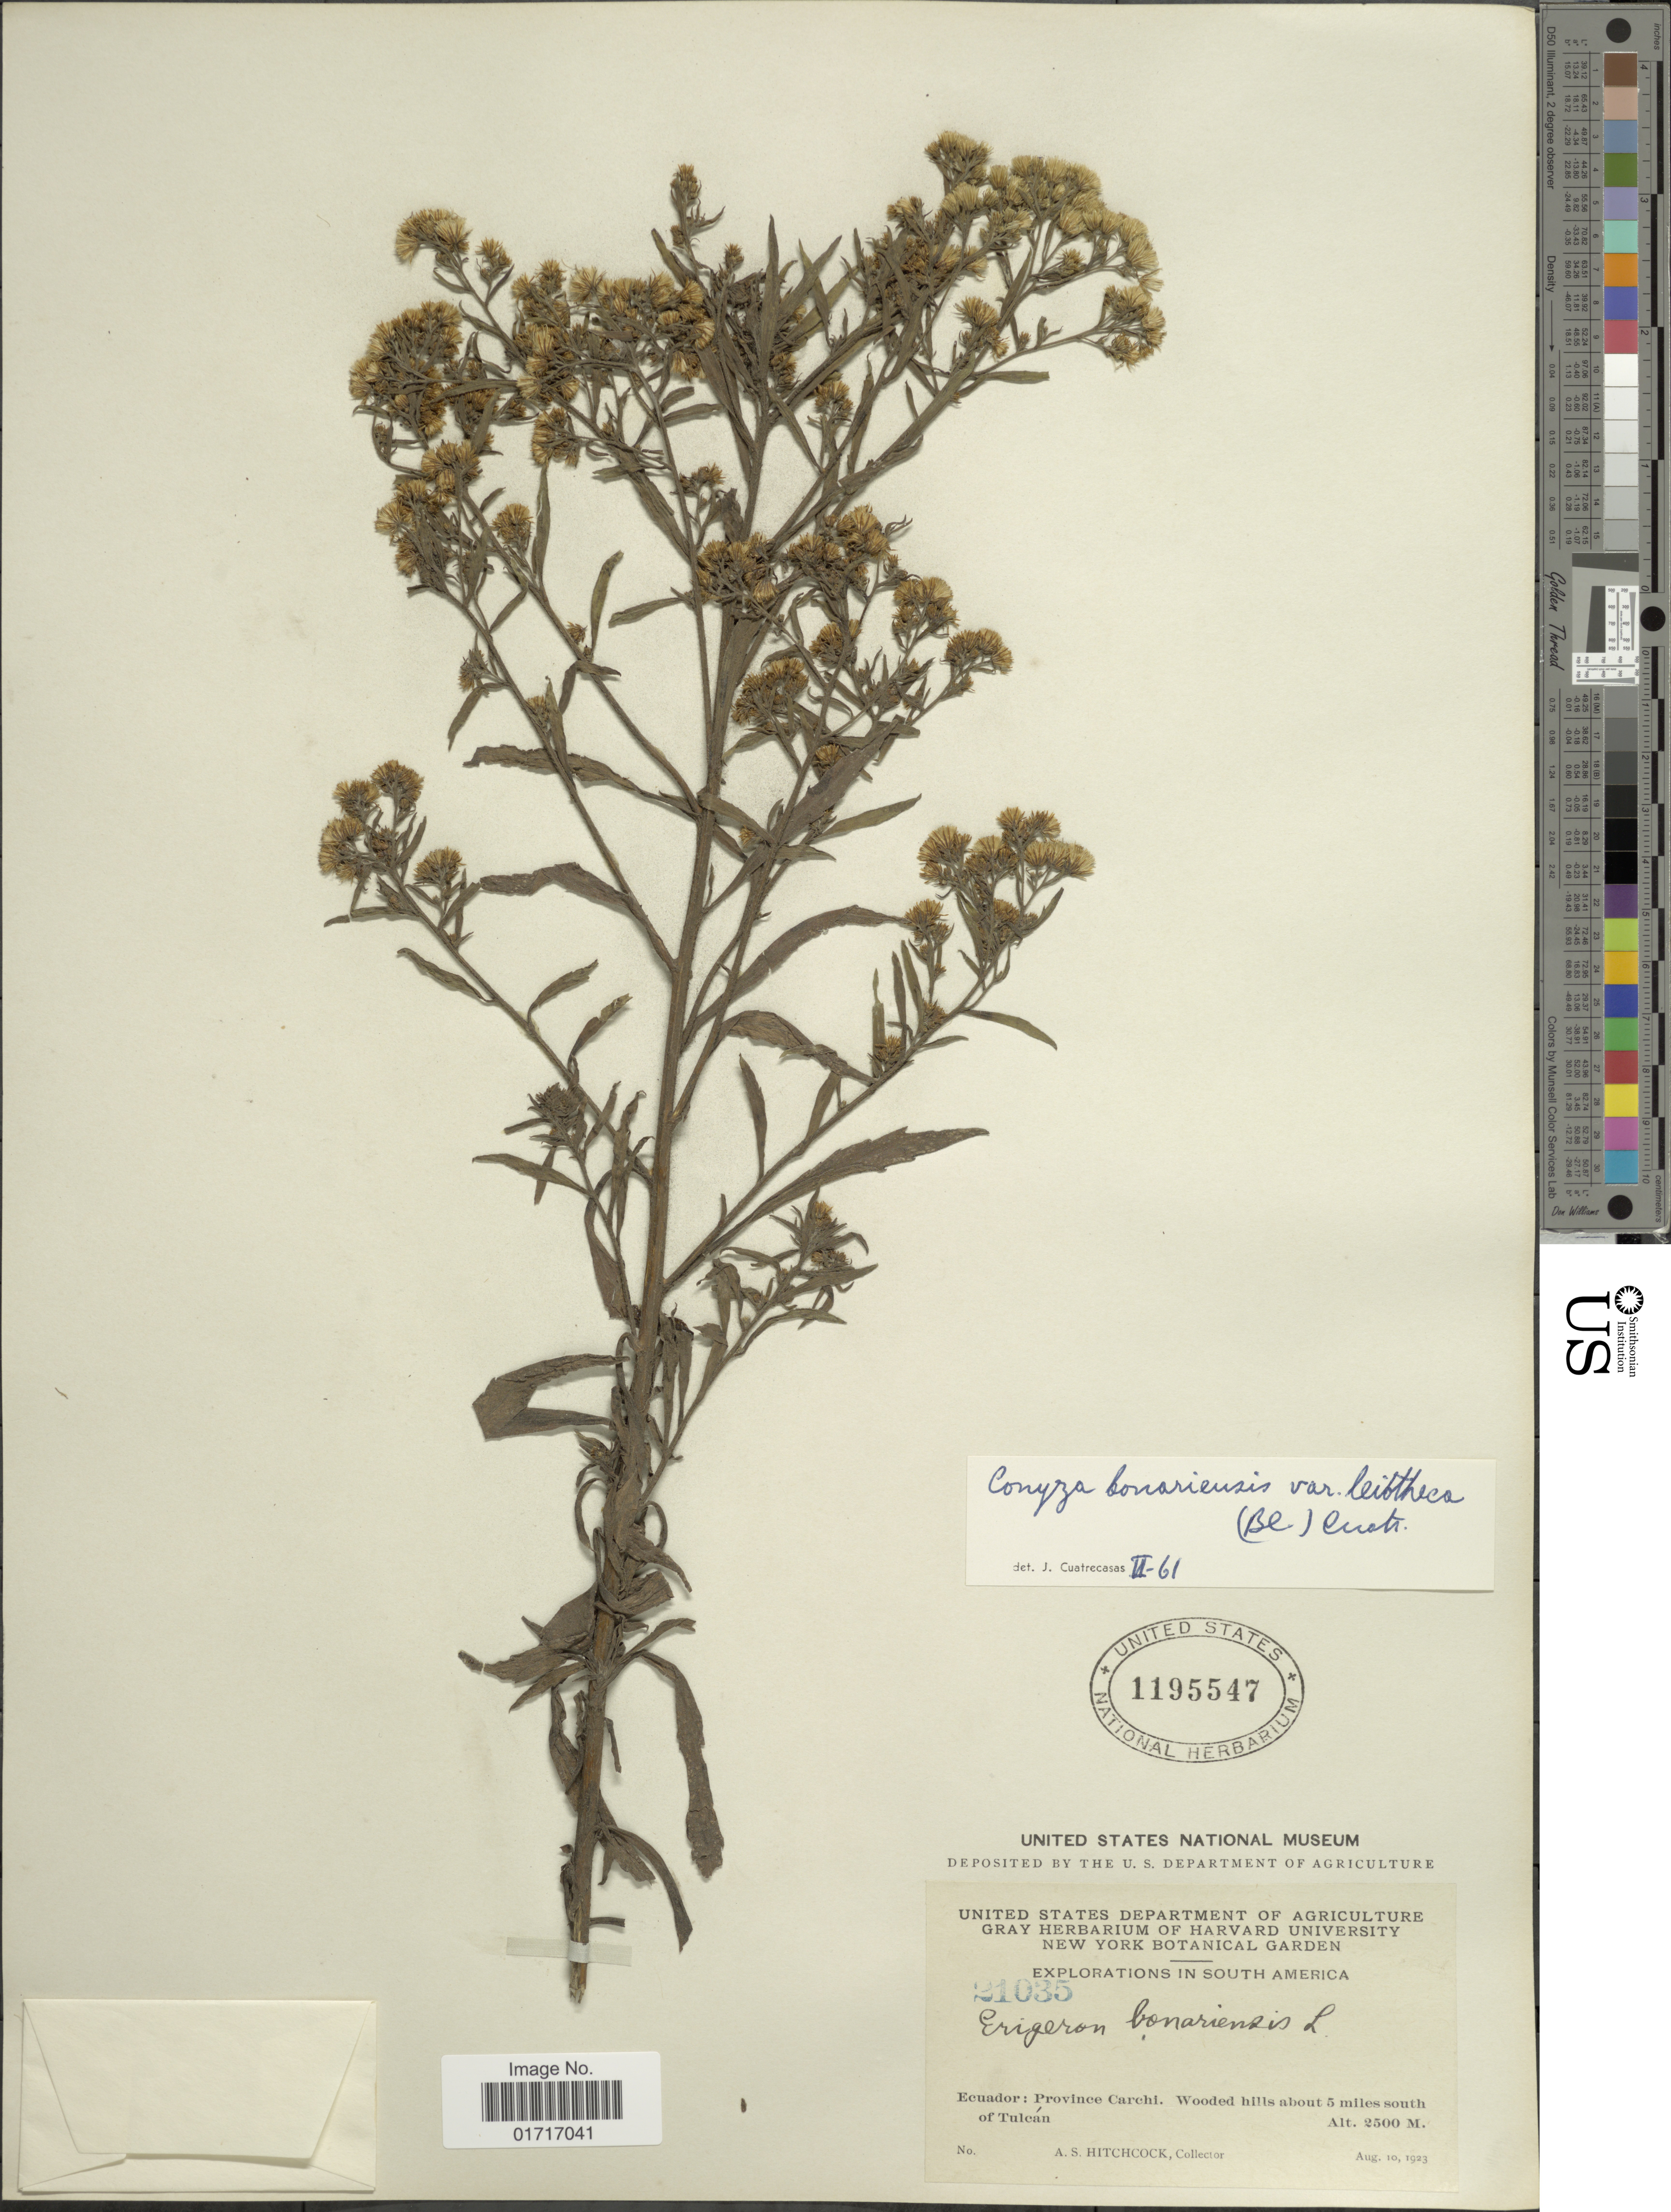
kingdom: Plantae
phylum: Tracheophyta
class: Magnoliopsida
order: Asterales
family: Asteraceae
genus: Conyza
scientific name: Conyza bonariensis var. leiotheca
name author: (S.F. Blake) Cuatrec.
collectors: A. Hitchcock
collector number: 21035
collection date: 1923-08-10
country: Ecuador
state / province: Carchi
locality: Ecuador: Province Carchi. Wooded hills about 5 miles south of Tulcan.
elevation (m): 2500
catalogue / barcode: US 1195547